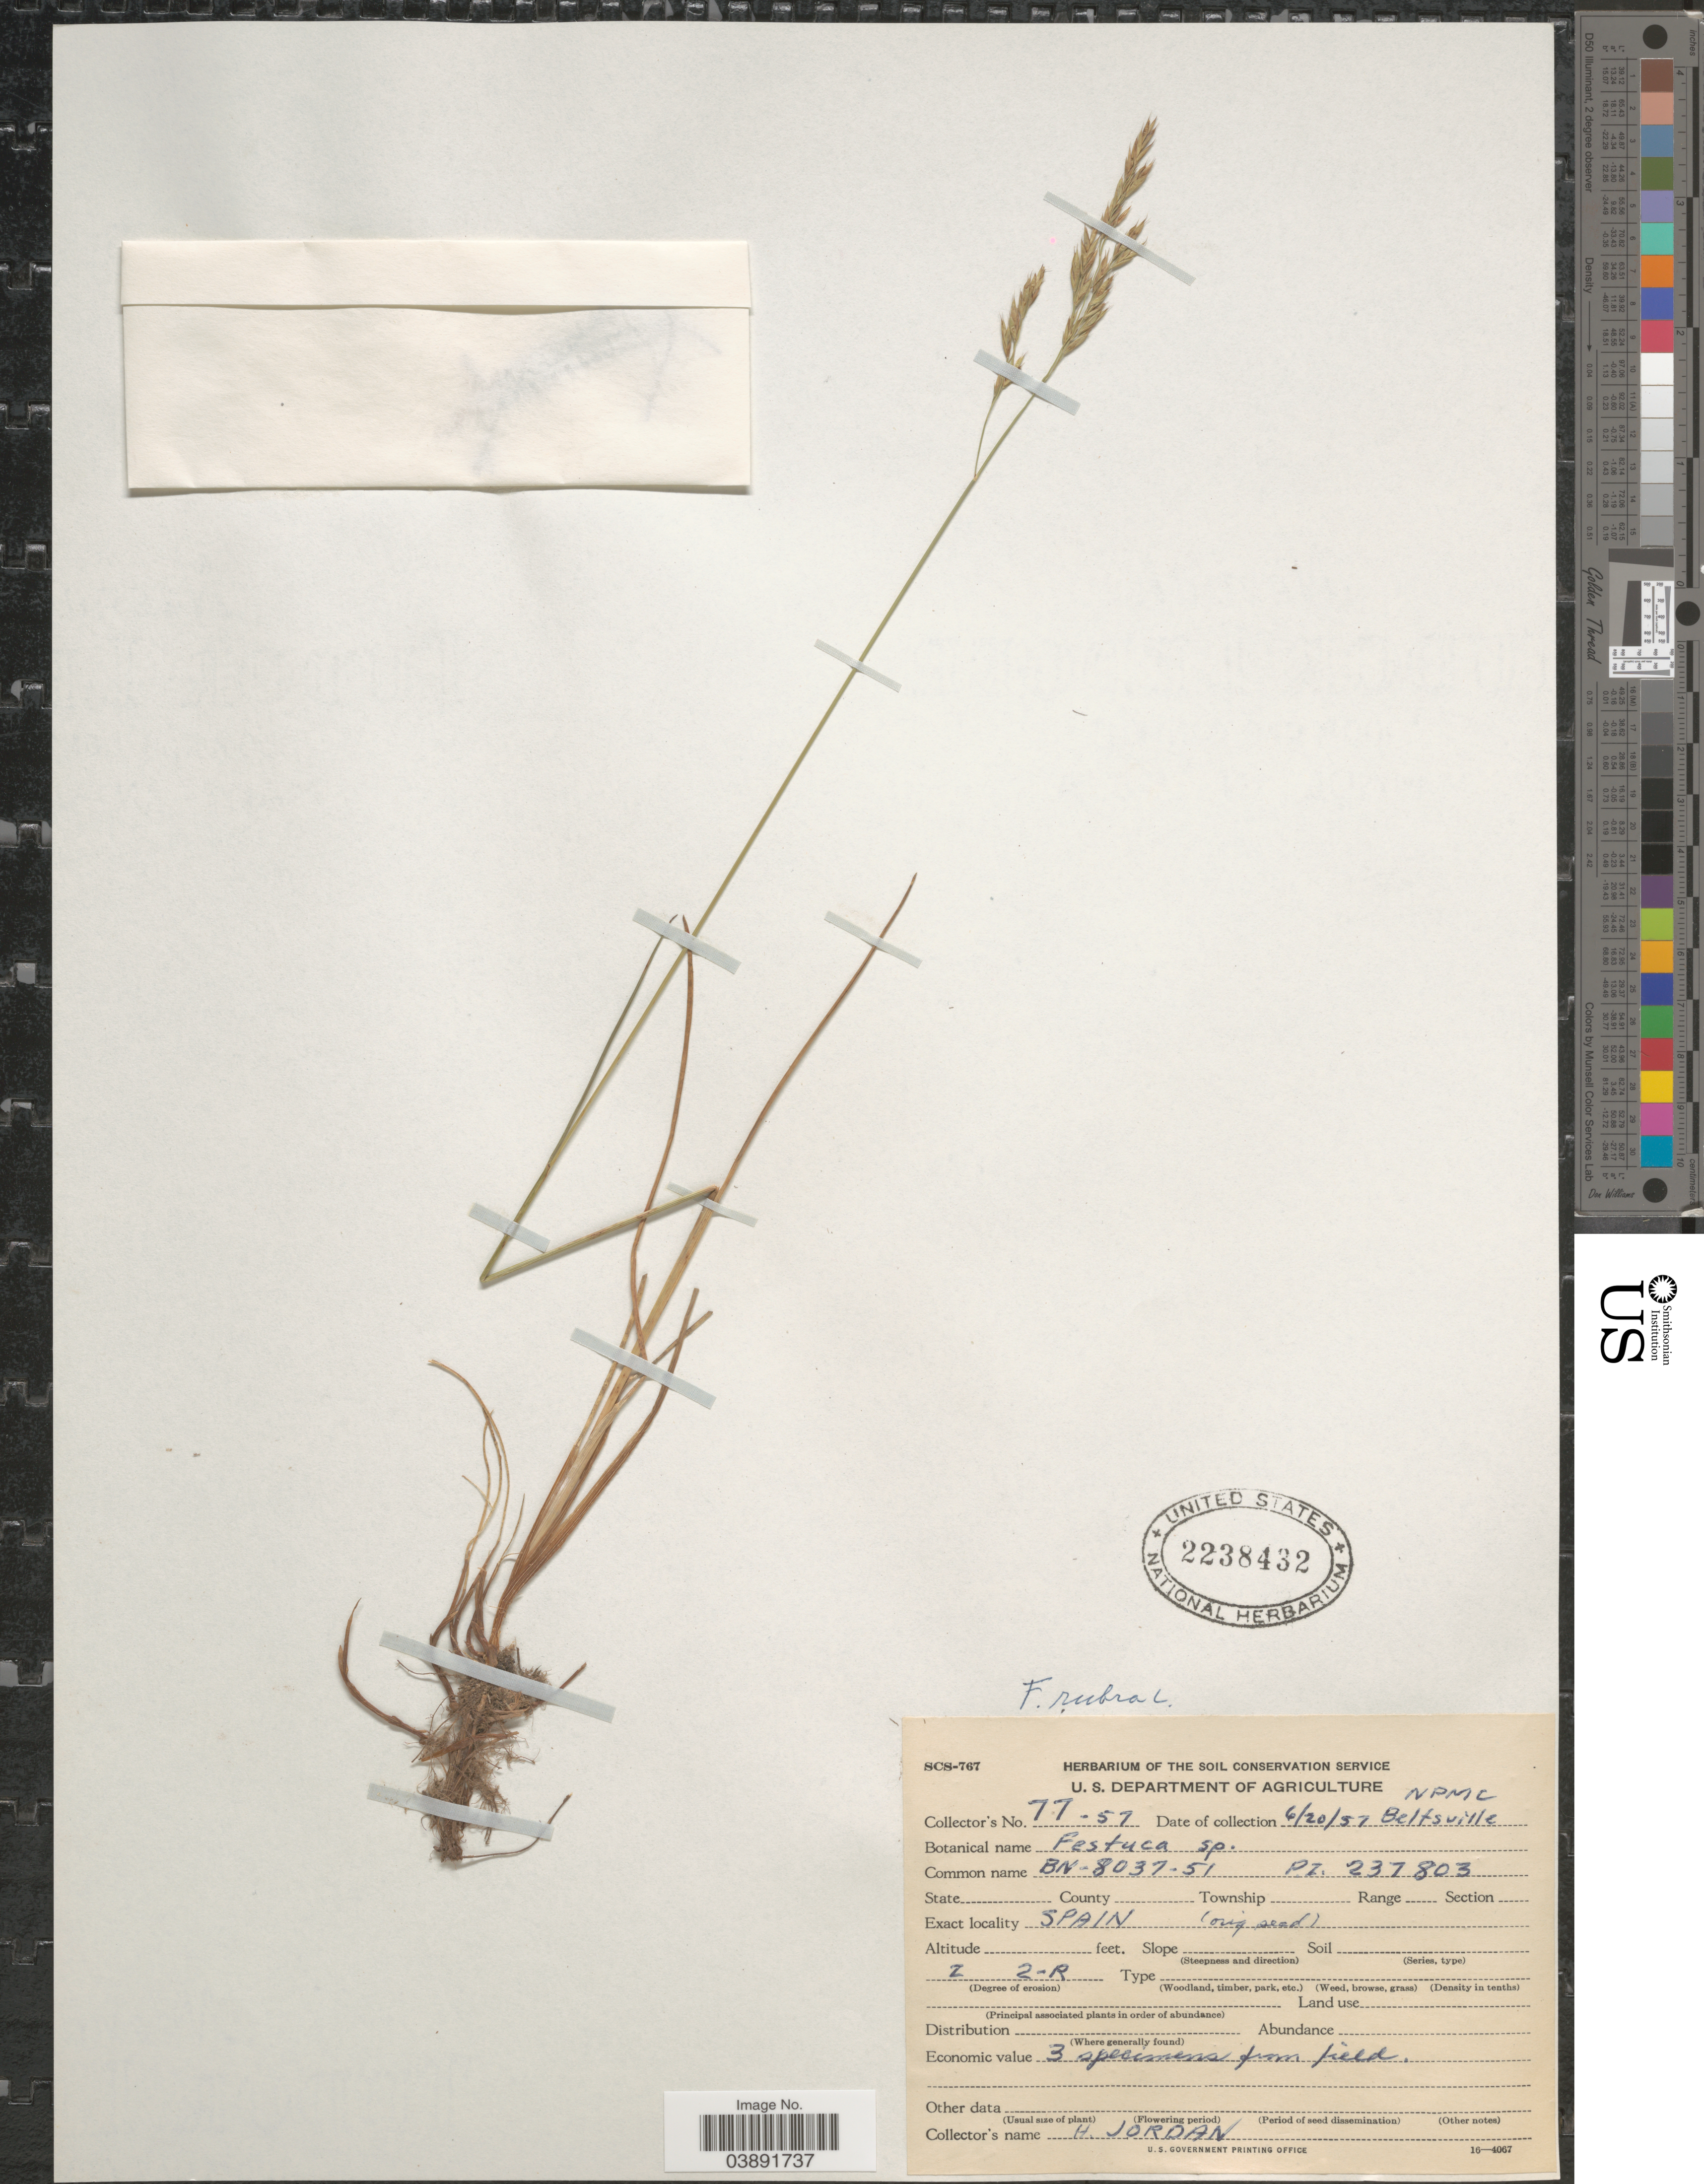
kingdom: Plantae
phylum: Tracheophyta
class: Liliopsida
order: Poales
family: Poaceae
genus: Festuca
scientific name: Festuca rubra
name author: L.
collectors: A. Jordan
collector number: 77-57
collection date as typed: Transcribed d/m/y: 20/6/57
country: United States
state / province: Maryland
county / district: Prince George's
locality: Beltsville.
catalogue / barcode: US 2238432